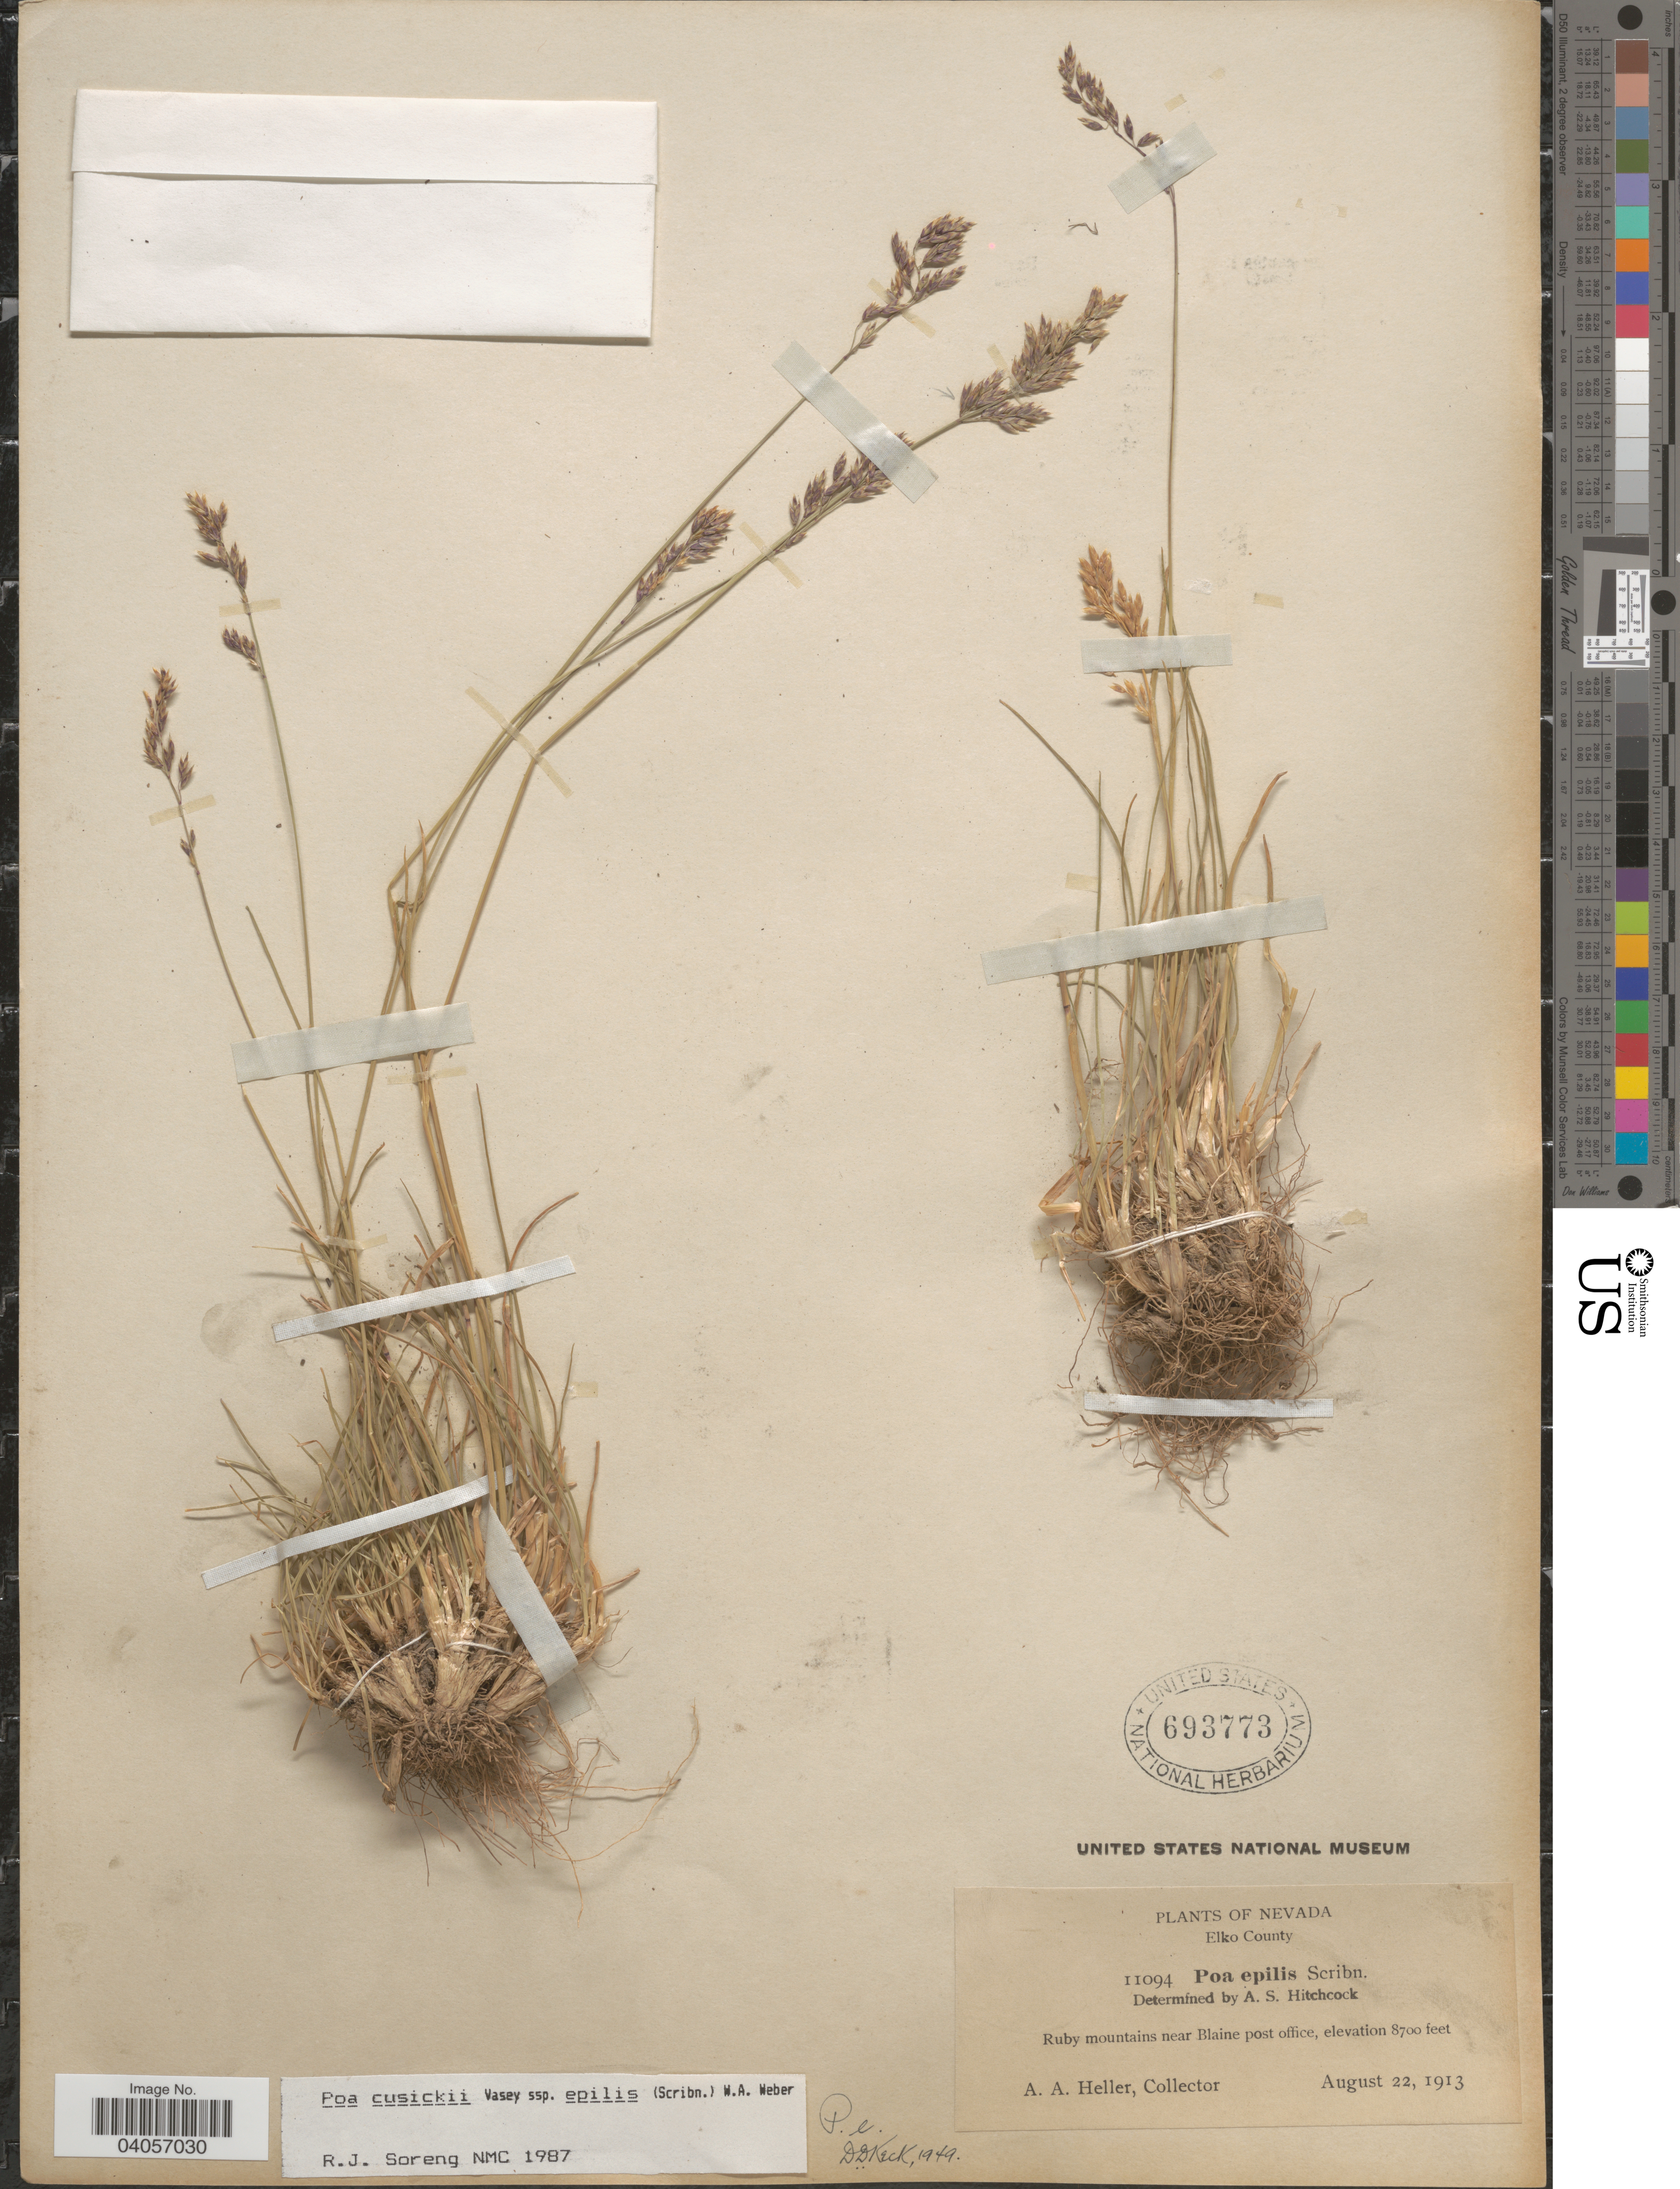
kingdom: Plantae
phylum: Tracheophyta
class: Liliopsida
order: Poales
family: Poaceae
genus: Poa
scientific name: Poa cusickii subsp. epilis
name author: (Scribn.) W.A. Weber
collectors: A. A. Heller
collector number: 11094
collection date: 1913-08-22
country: United States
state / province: Nevada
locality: Elko County. Ruby mountains near Blaine post office.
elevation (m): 2652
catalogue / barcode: US 693773